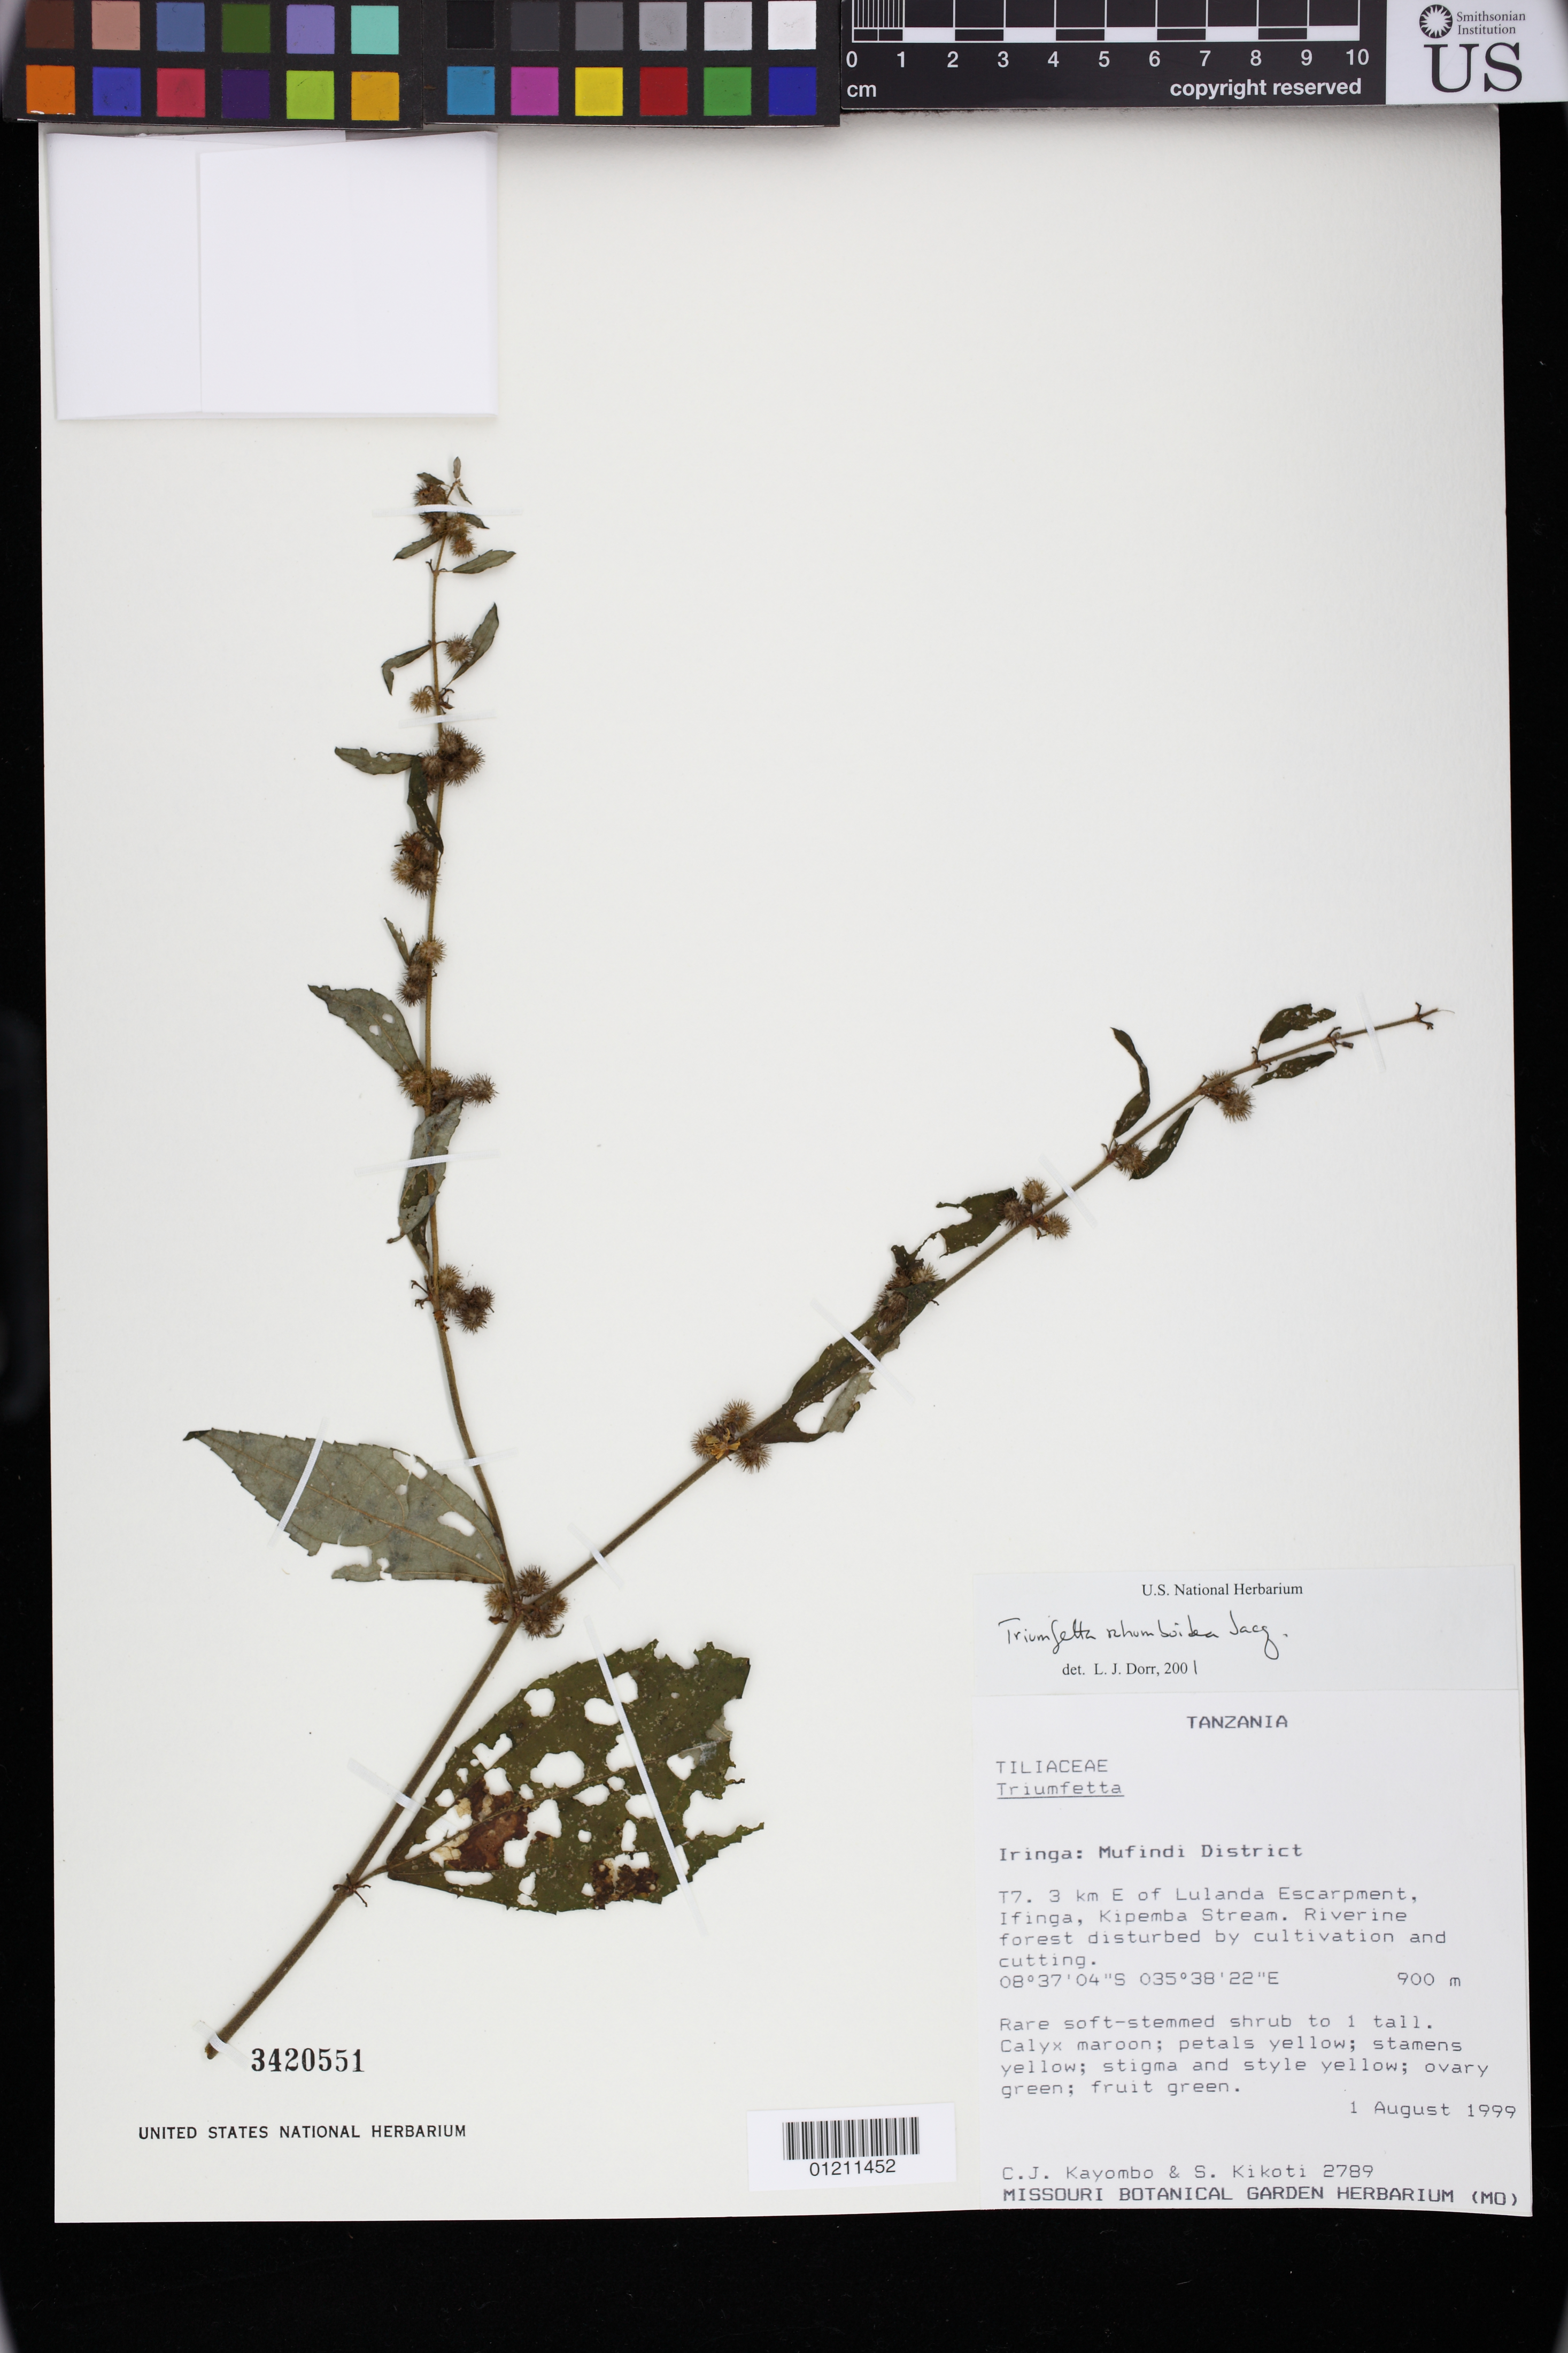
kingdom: Plantae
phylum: Tracheophyta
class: Magnoliopsida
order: Malvales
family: Malvaceae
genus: Triumfetta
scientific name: Triumfetta rhomboidea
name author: Jacq.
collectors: C. J. Kayombo & S. Kikoti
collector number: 2789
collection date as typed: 08 Jan 1999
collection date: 1999-01-08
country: Tanzania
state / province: Iringa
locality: Iringa: Mufindi District. T7. 3 km E of Lulanda Escarpment, Ifinga, Kipemba Stream. Riverine forest disturbed by cultivation and cutting.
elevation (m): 900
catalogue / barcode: US 3420551